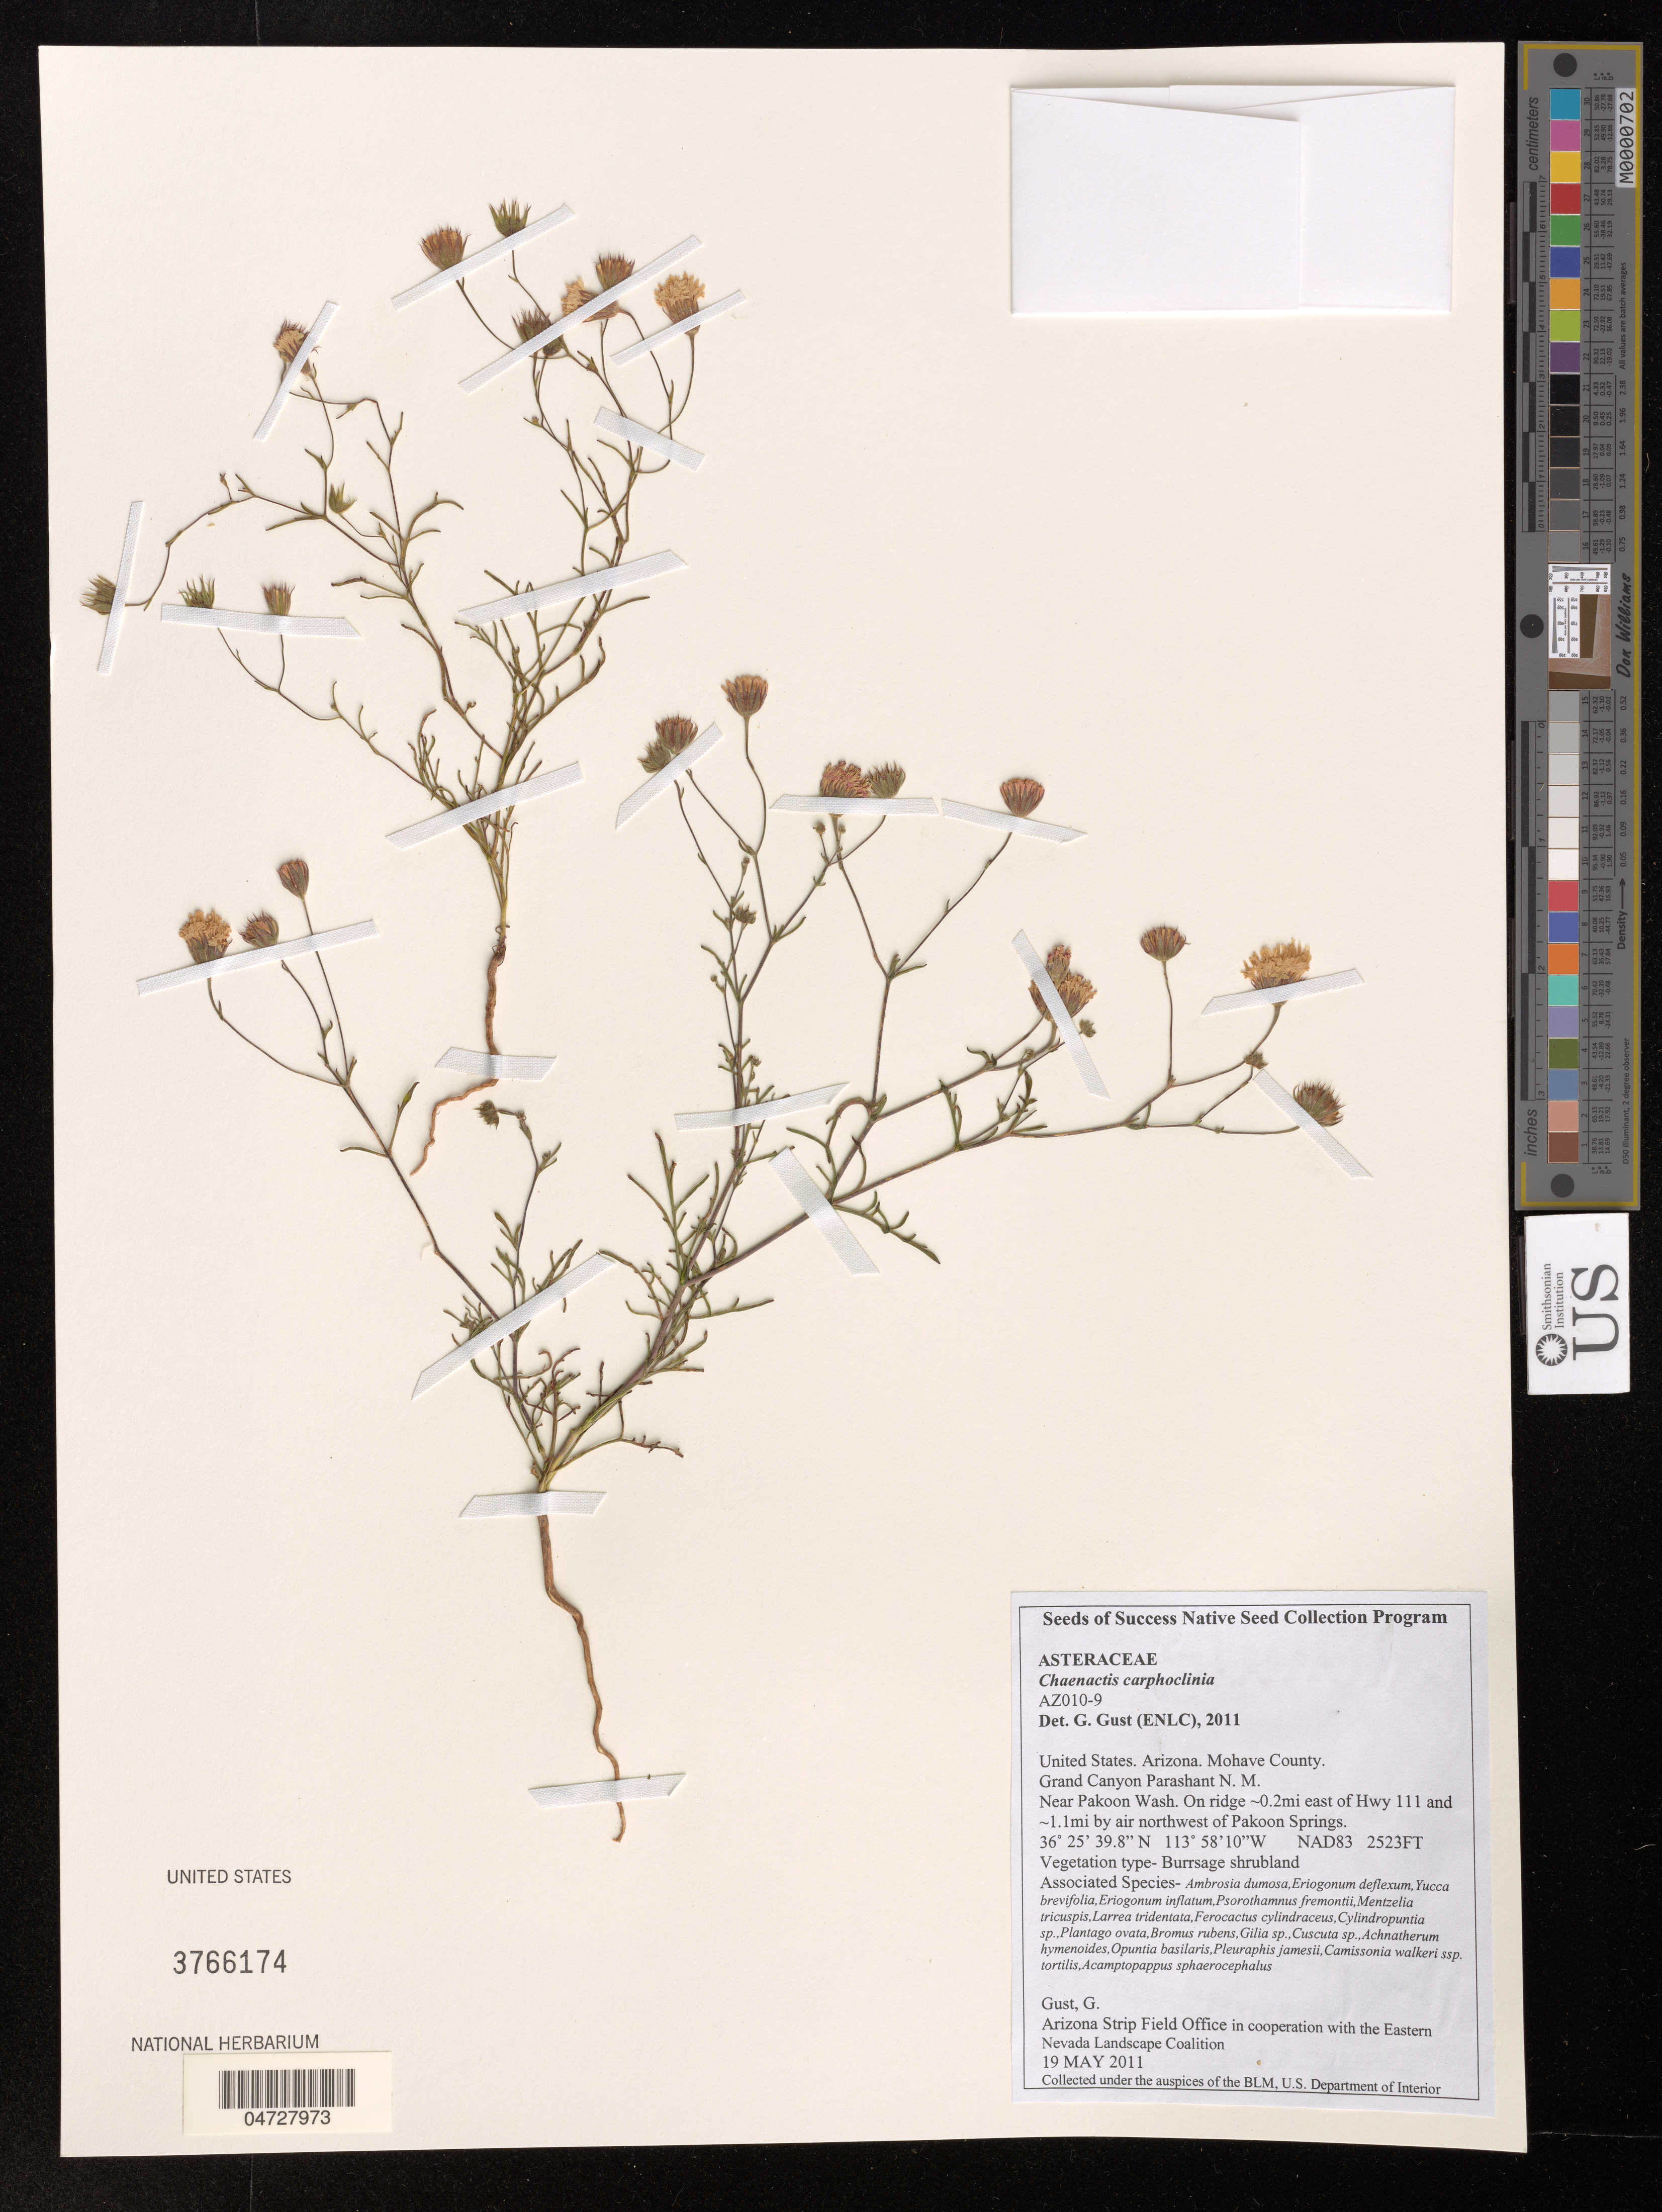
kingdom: Plantae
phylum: Tracheophyta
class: Magnoliopsida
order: Asterales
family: Asteraceae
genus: Chaenactis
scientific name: Chaenactis carphoclinia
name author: A. Gray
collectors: G. Gust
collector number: AZ010-9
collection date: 2011-05-19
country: United States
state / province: Arizona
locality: Mohave County. Grand Canyon Parashant N. M. Near Pakoon Wash. On ridge - 0.2mi east of Hwy 111 and - 1.1mi by air northwest of Pakoon Springs.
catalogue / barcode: US 3766174